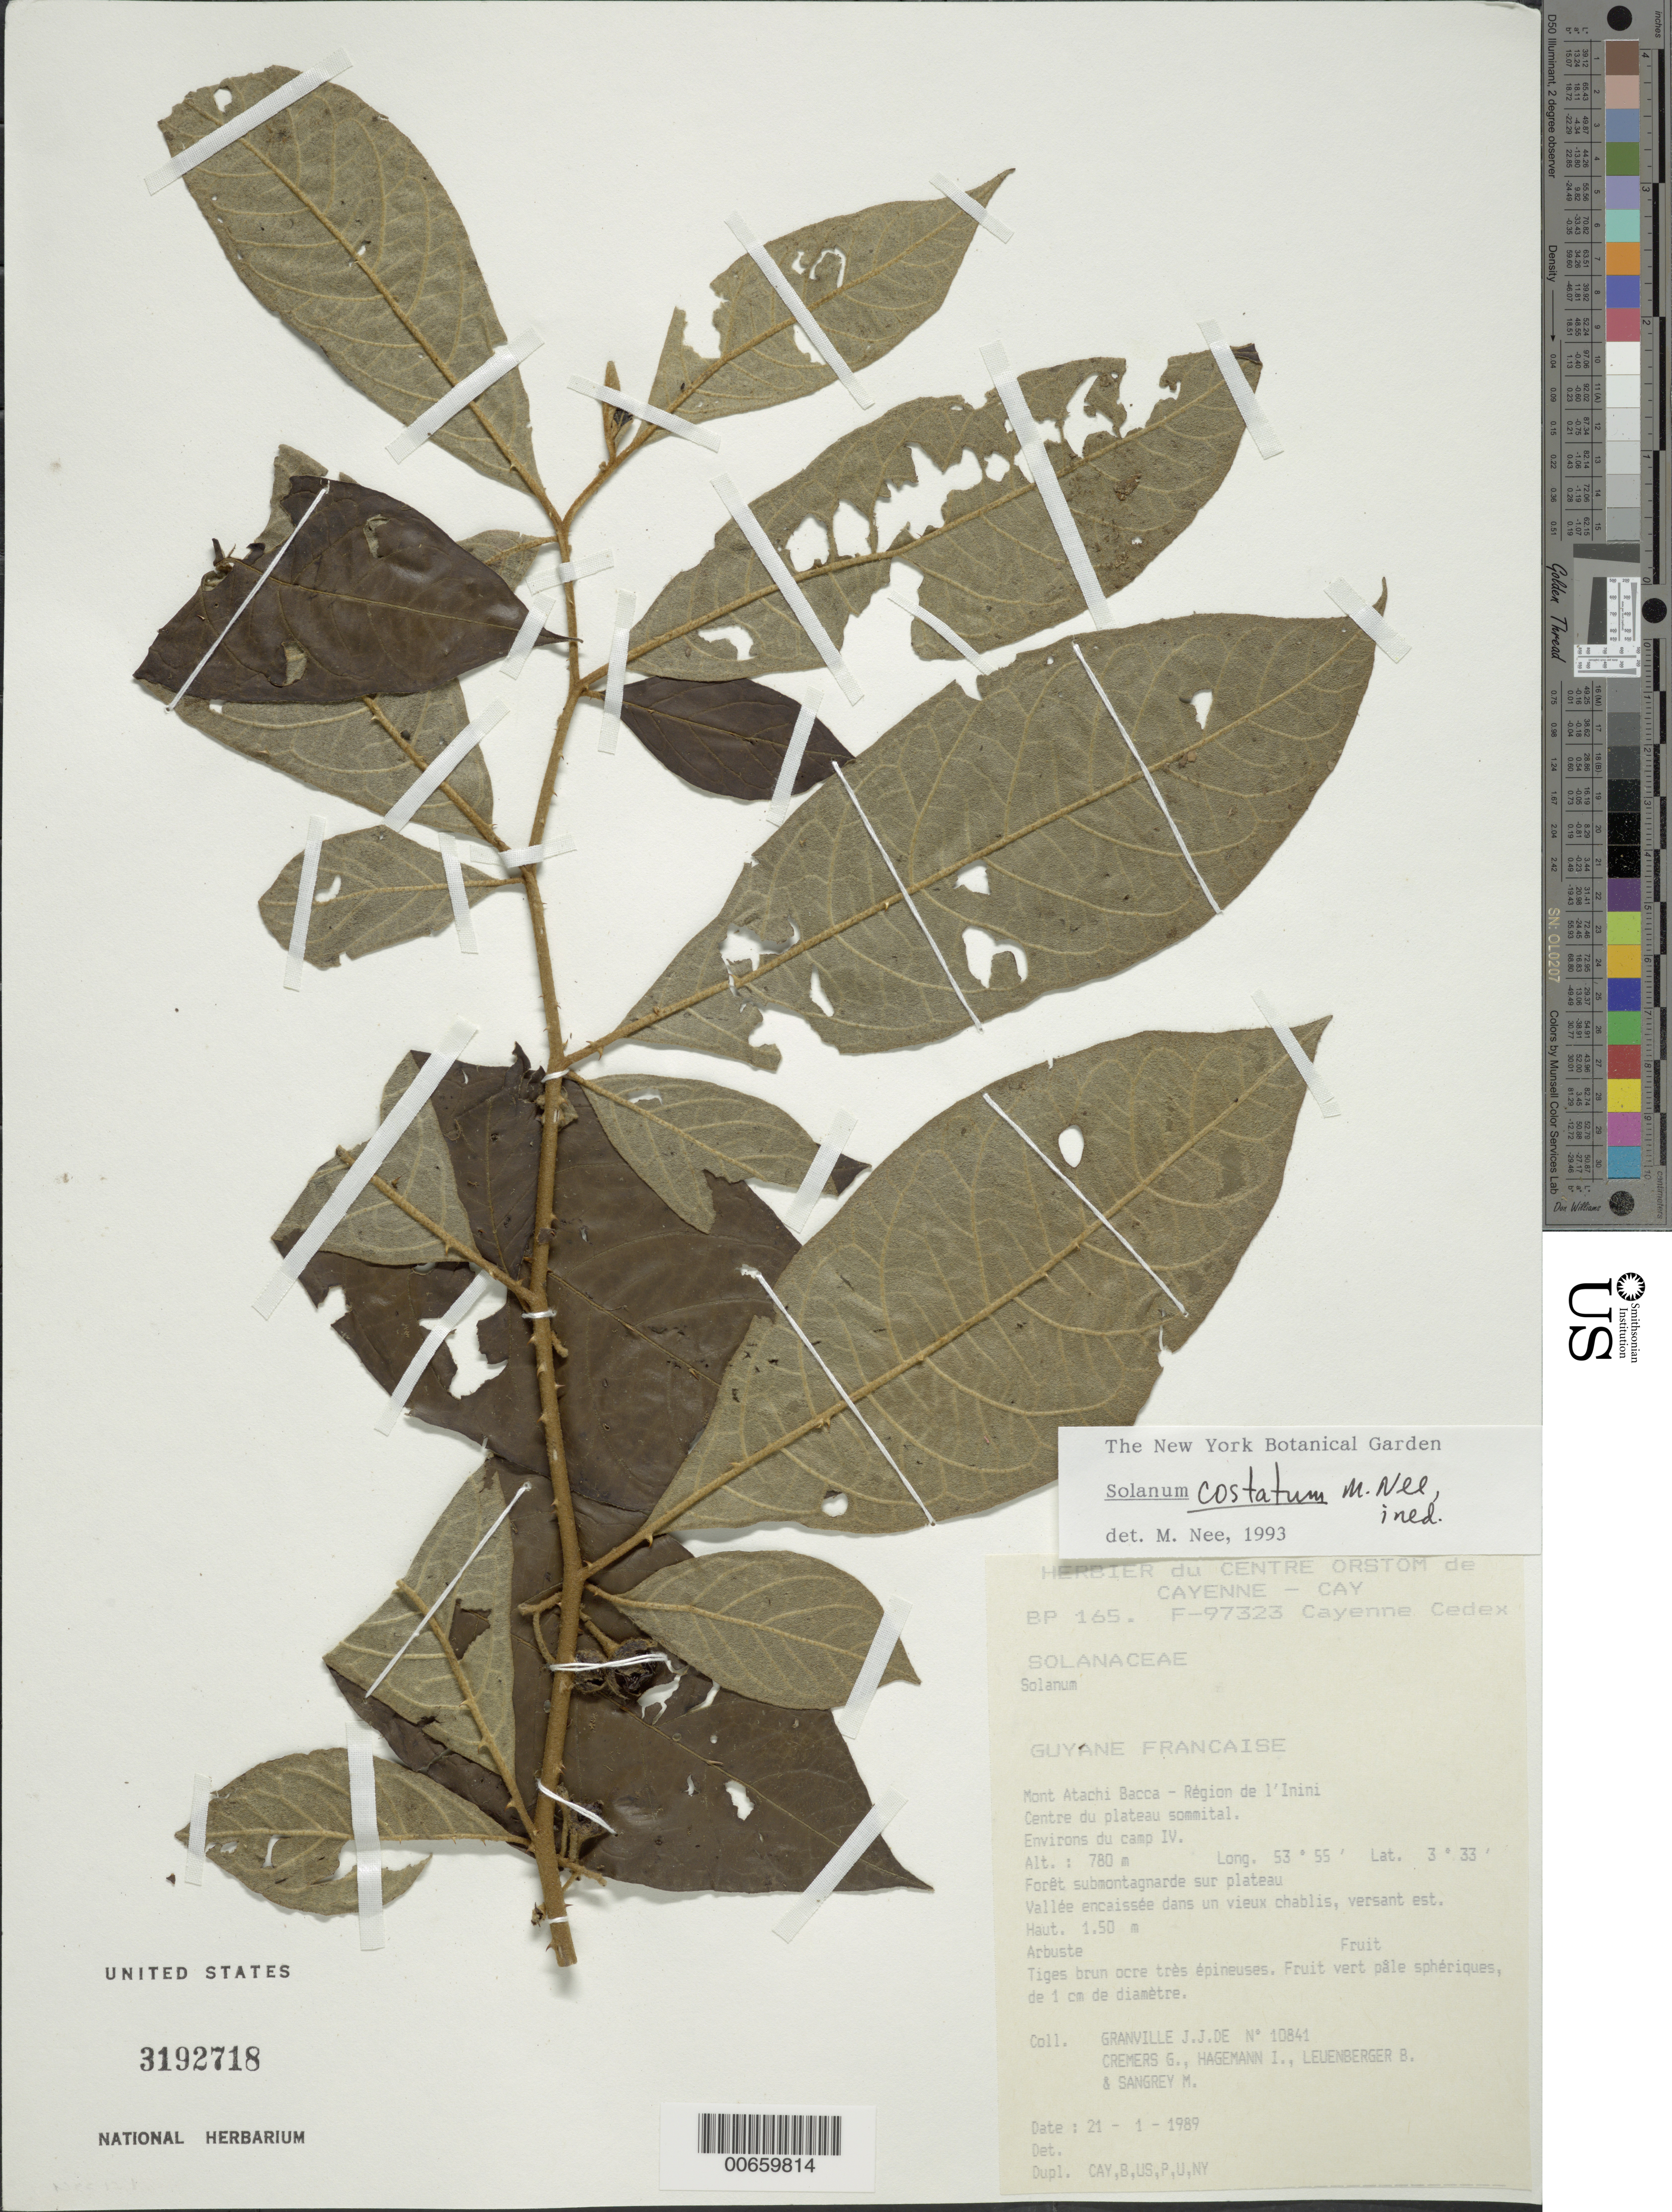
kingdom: Plantae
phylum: Tracheophyta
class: Magnoliopsida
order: Solanales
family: Solanaceae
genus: Solanum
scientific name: Solanum costatum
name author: M. Nee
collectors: J.-J. de Granville, G. Cremers, J. Hagemann, B. E. Leuenberger & M. Sangrey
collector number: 10841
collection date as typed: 1 Jan 1989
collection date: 1989-01-01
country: French Guiana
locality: Mont Atachi Bacca, région de l'Inini. Centre du plateau sommital. Environs du camp IV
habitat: Forêt submontagnarde sur plateau.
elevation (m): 780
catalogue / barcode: US 3192718